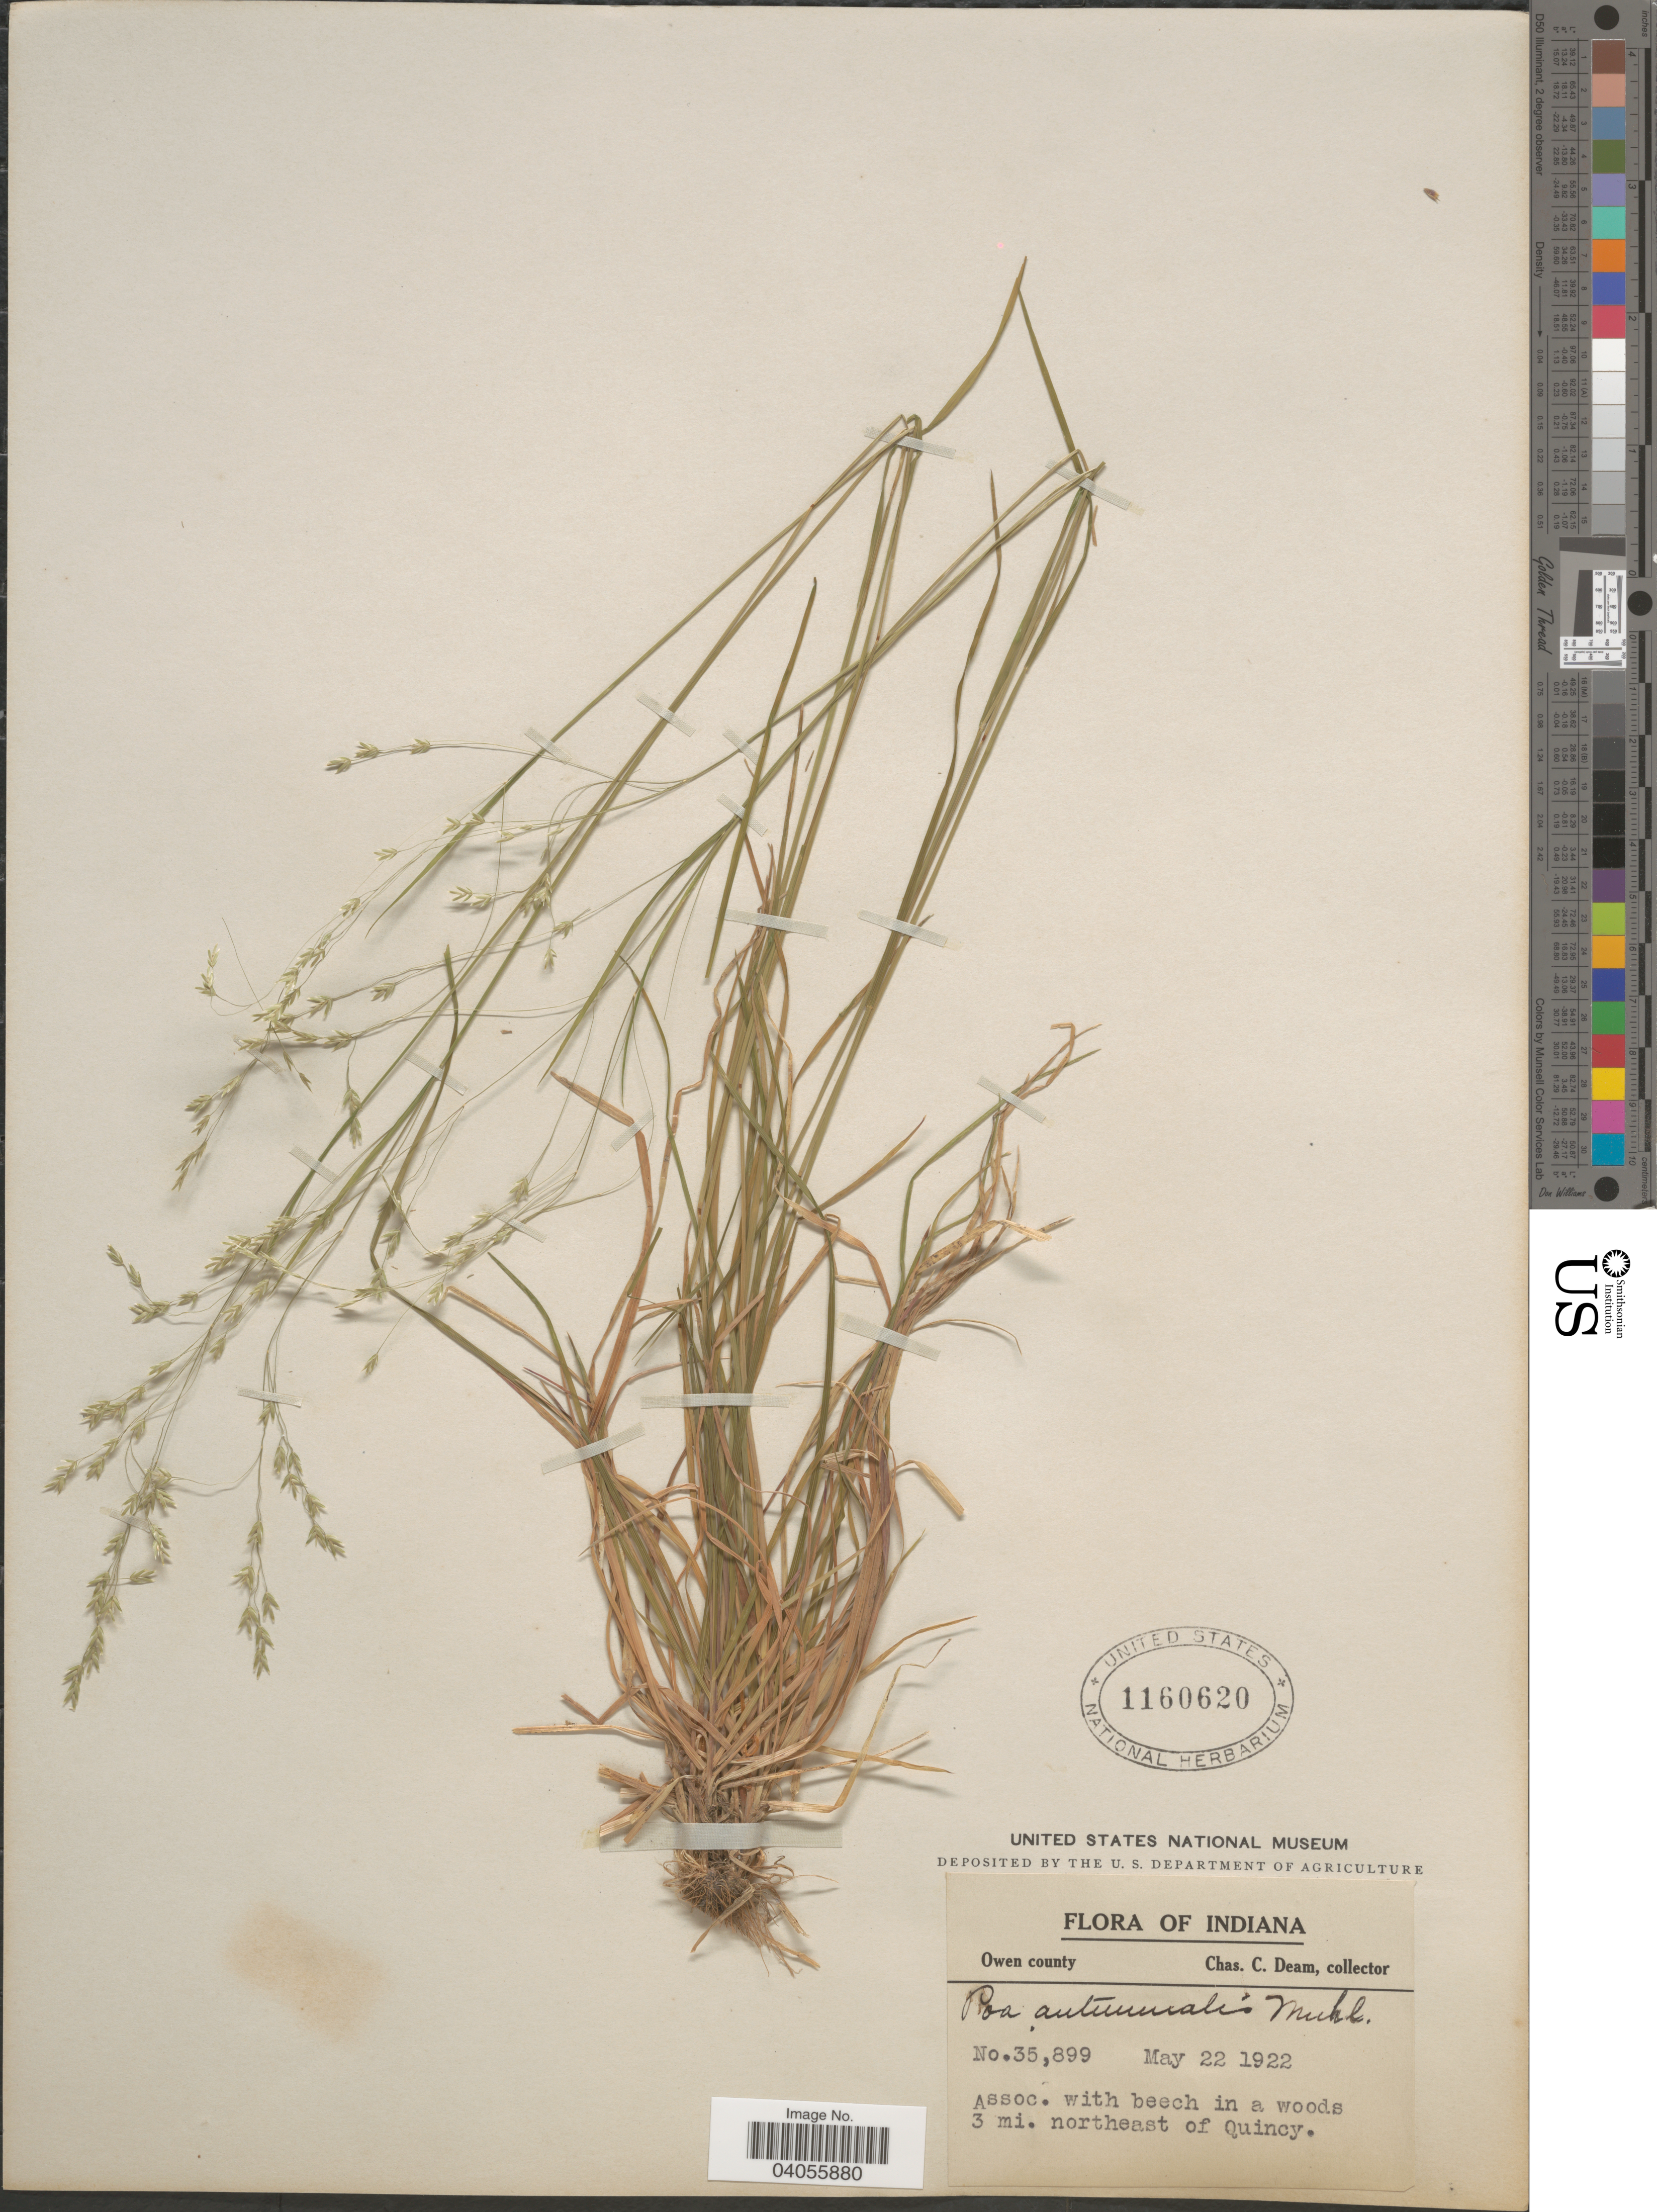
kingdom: Plantae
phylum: Tracheophyta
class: Liliopsida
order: Poales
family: Poaceae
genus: Poa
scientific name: Poa autumnalis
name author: Muhl. ex Elliott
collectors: C. C. Deam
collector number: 35899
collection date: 1922-05-22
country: United States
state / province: Indiana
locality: Owen county. Assoc. with beech in a woods 3 mi. northeast of Quincy.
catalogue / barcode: US 1160620